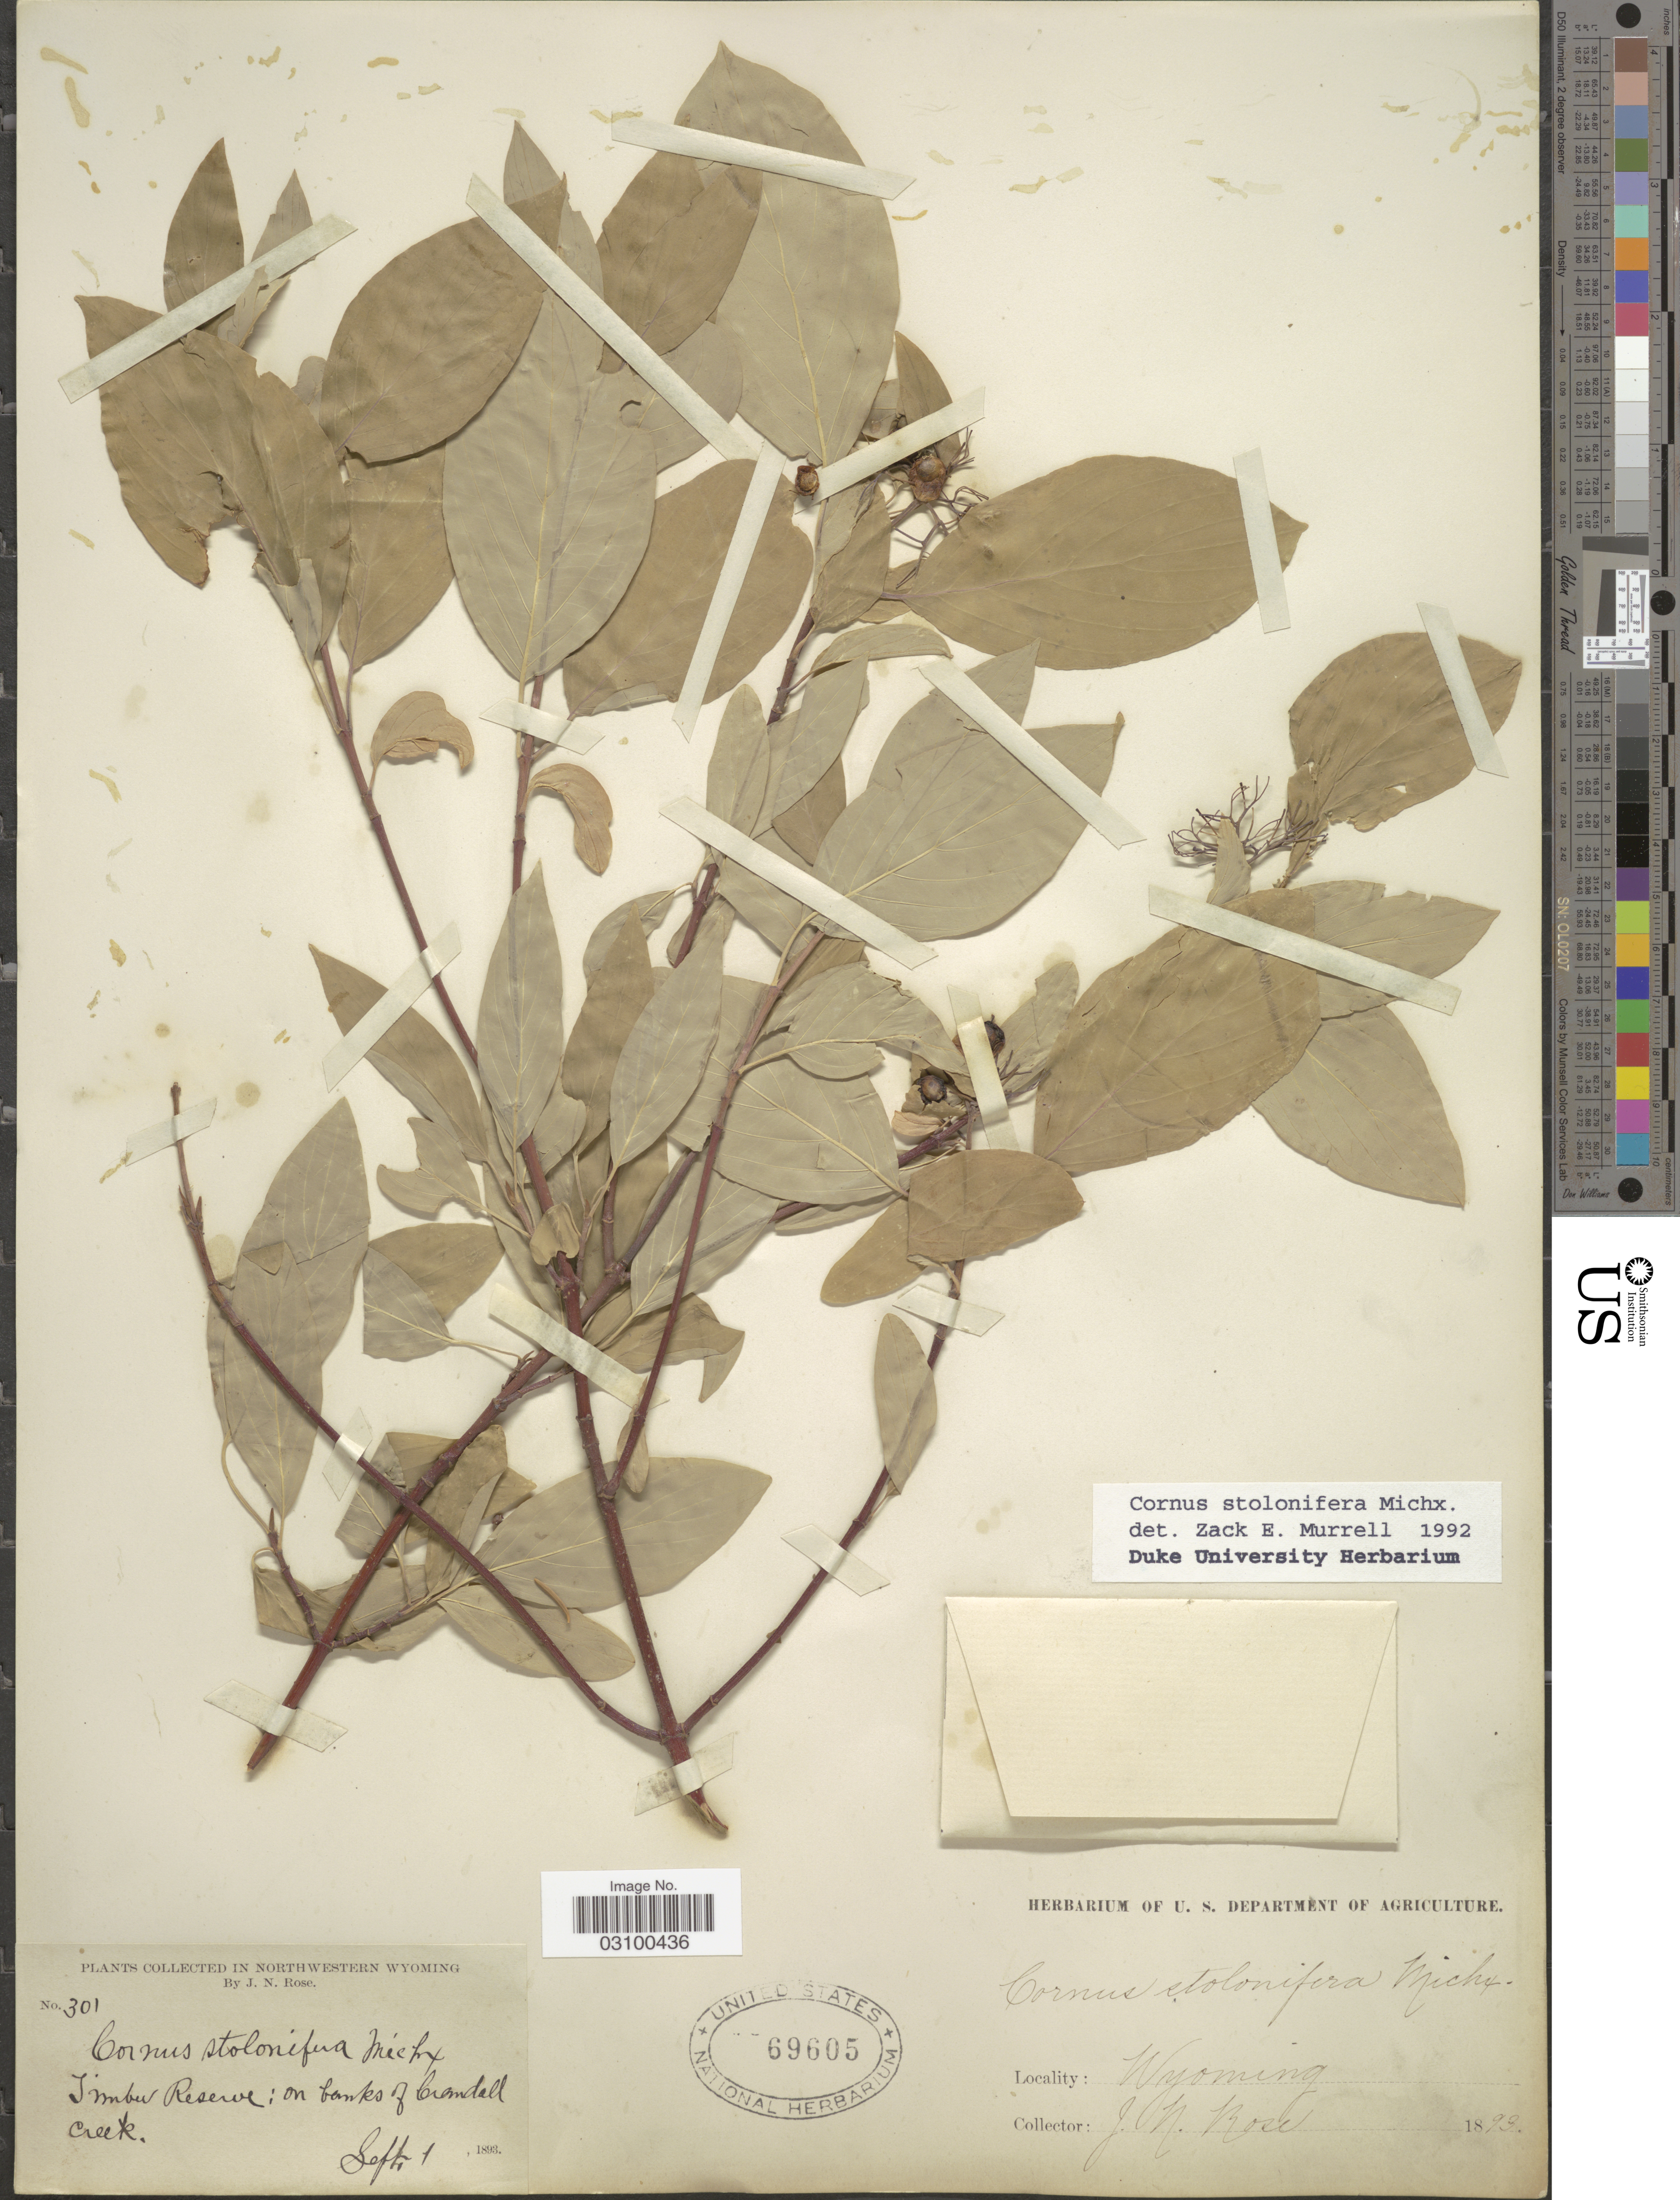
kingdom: Plantae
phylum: Tracheophyta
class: Magnoliopsida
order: Cornales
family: Cornaceae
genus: Cornus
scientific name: Cornus sericea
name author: L.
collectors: J. N. Rose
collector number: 301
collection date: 1893-09-01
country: United States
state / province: Wyoming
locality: Northwestern Wyoming. Timber Reserve: on banks of Crandall Creek.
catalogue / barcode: US 69605